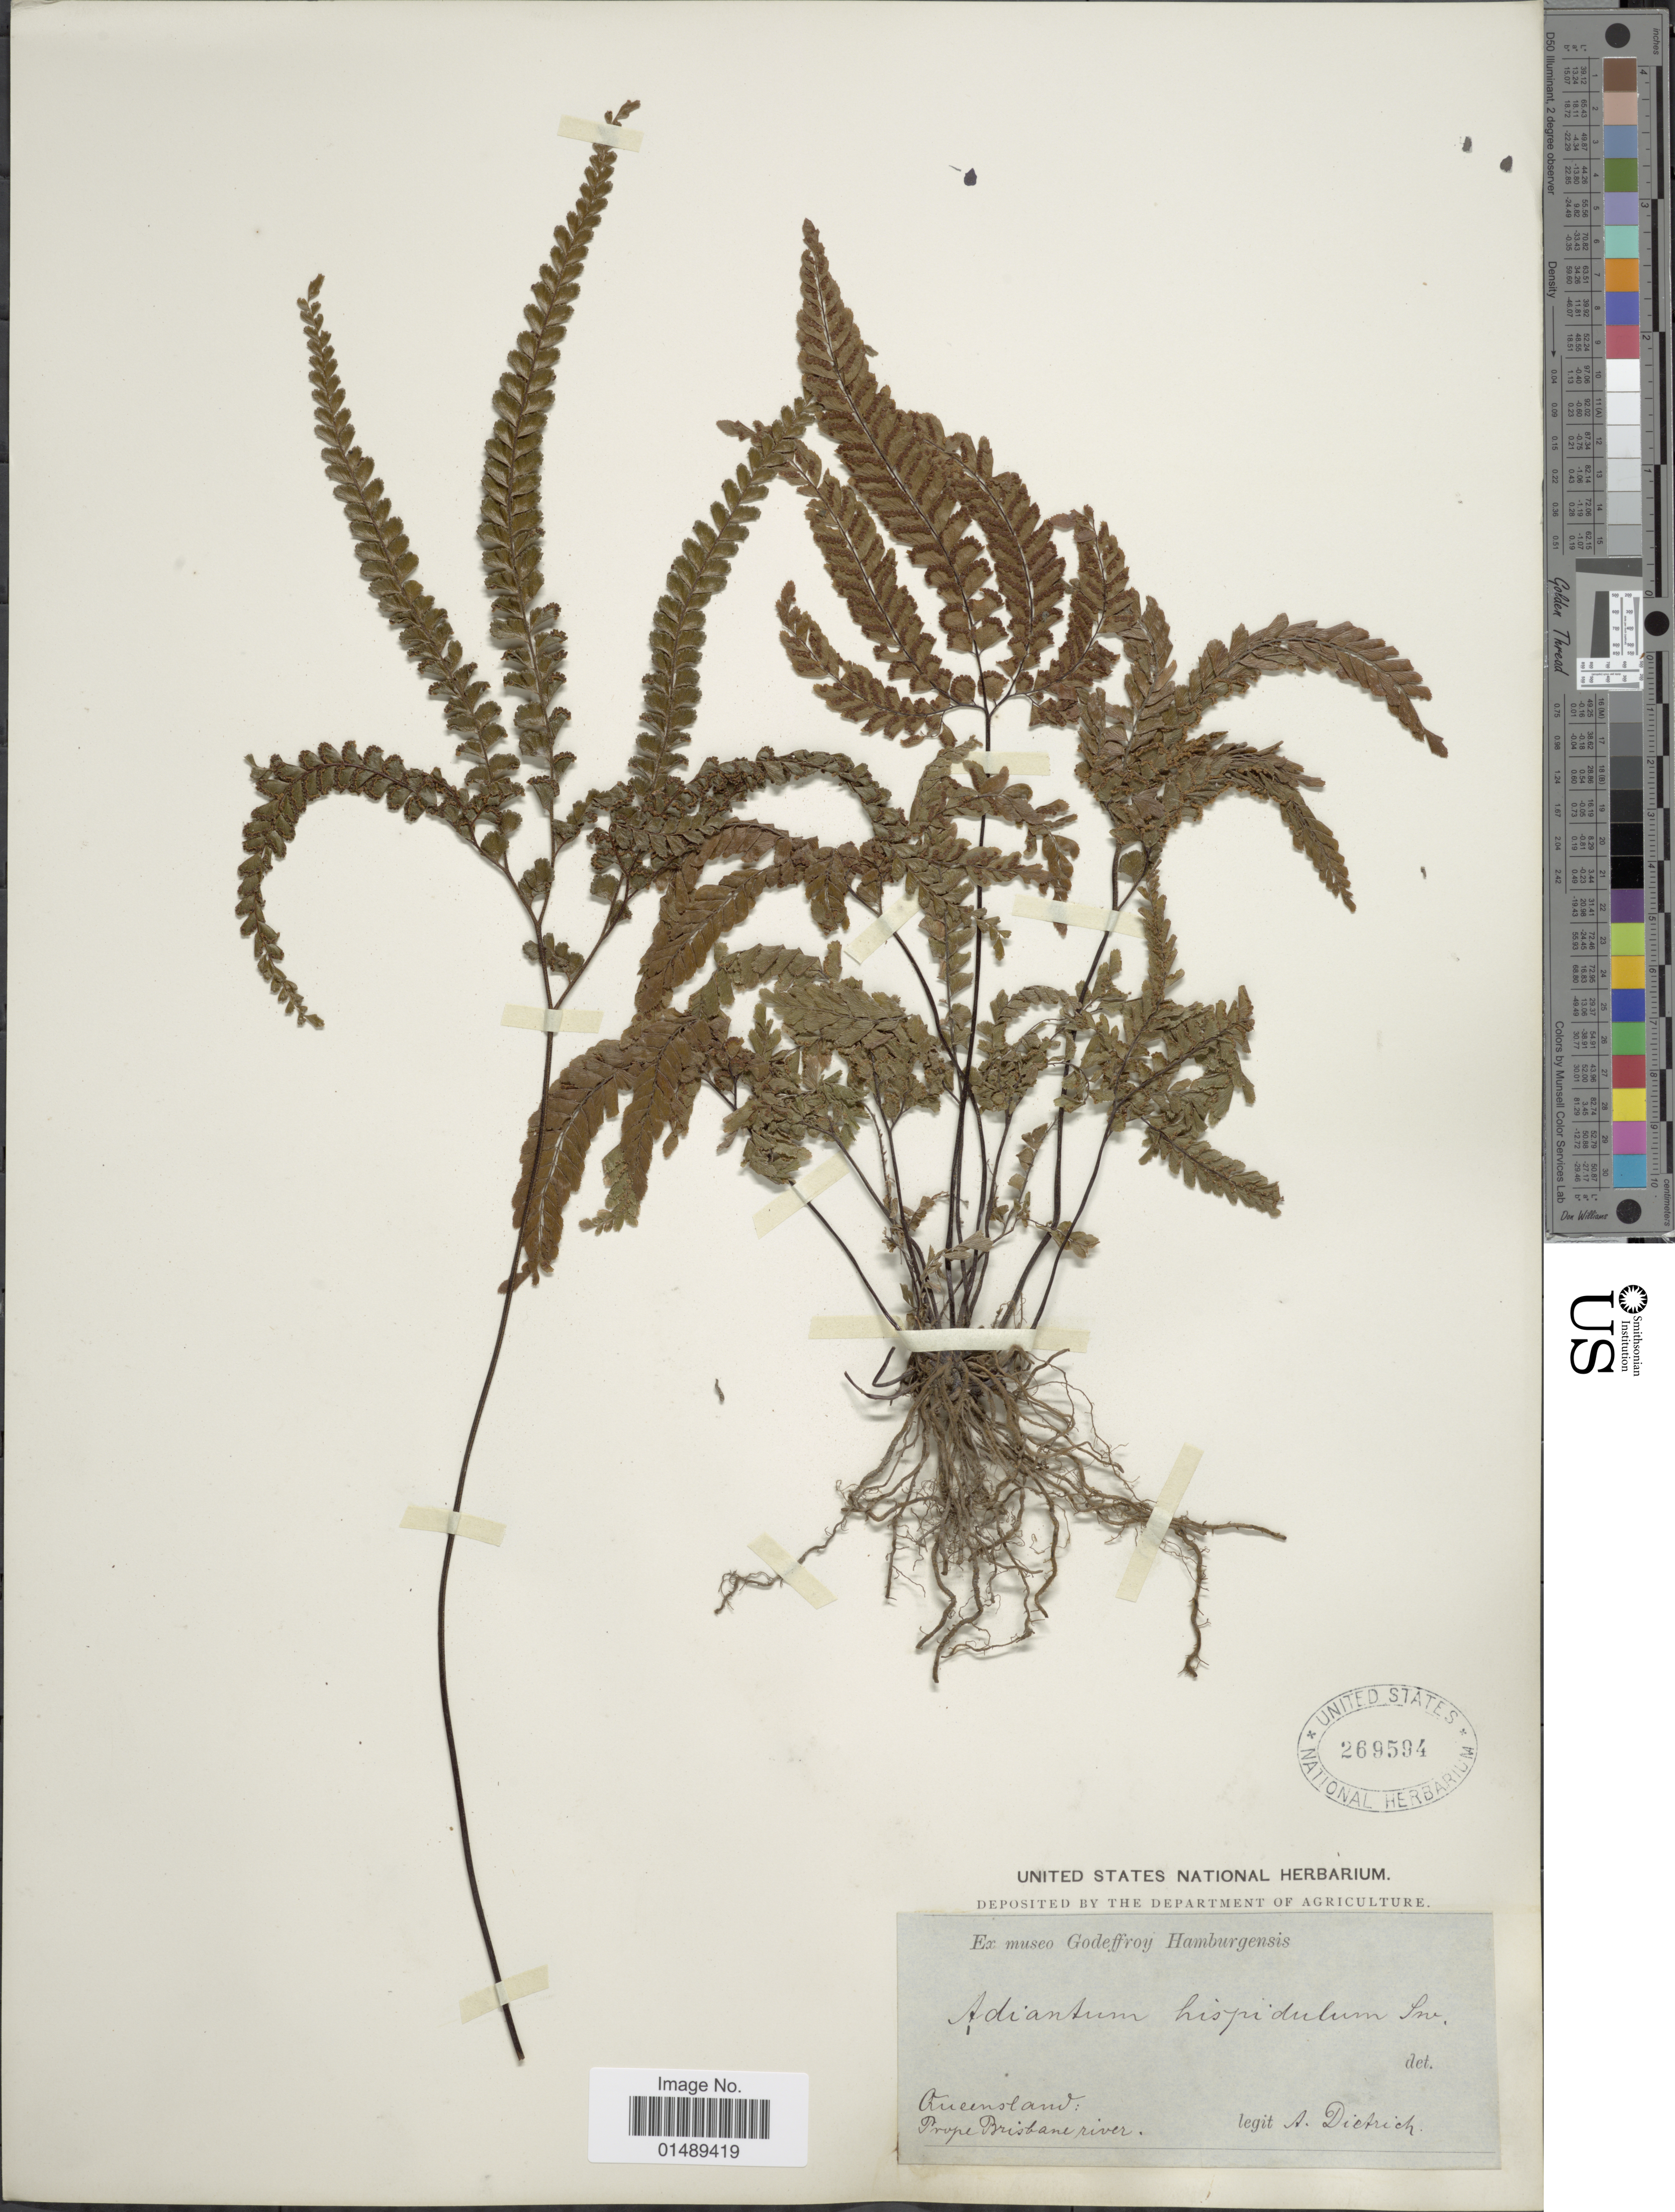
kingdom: Plantae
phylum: Tracheophyta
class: Polypodiopsida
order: Polypodiales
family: Pteridaceae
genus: Adiantum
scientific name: Adiantum hispidulum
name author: Sw.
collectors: A. Dietrich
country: Australia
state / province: Queensland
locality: Prope Brisbane river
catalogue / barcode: US 269594